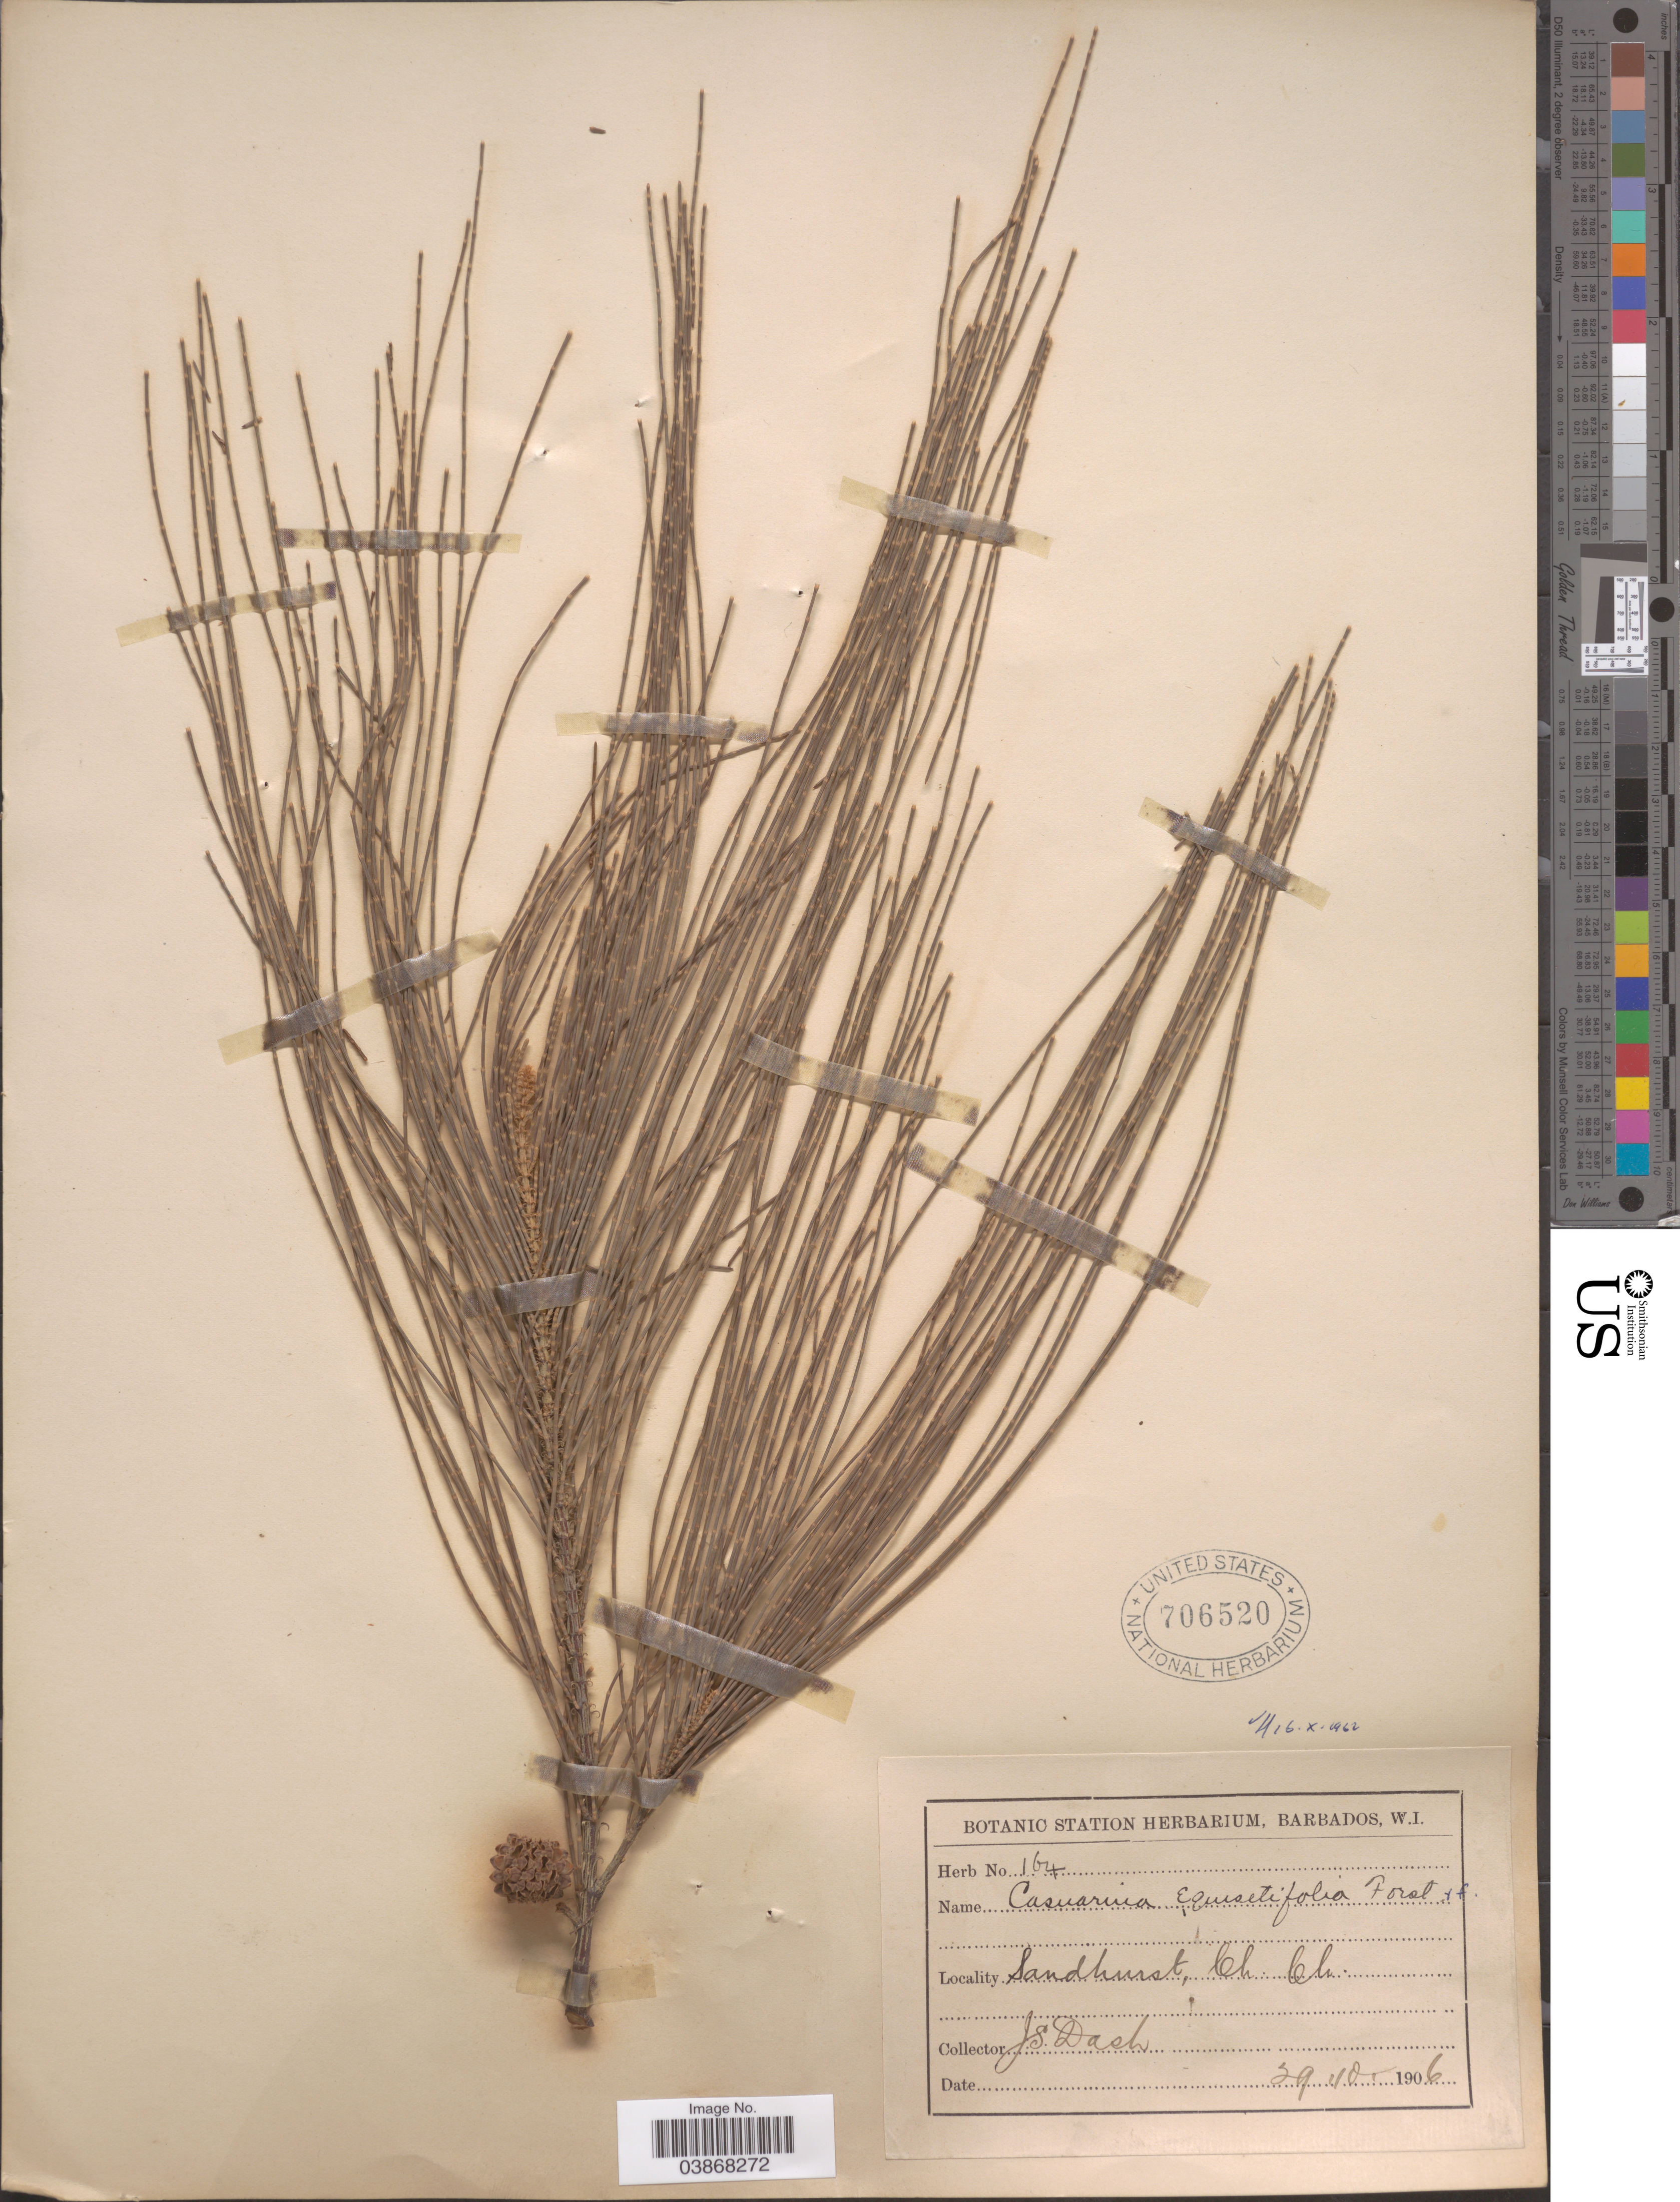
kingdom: Plantae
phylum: Tracheophyta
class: Magnoliopsida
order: Fagales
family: Casuarinaceae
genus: Casuarina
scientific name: Casuarina equisetifolia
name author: L.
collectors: J. Dash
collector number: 164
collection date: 1906-10-30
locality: Sandhurst, Ch. Ch.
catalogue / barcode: US 706520